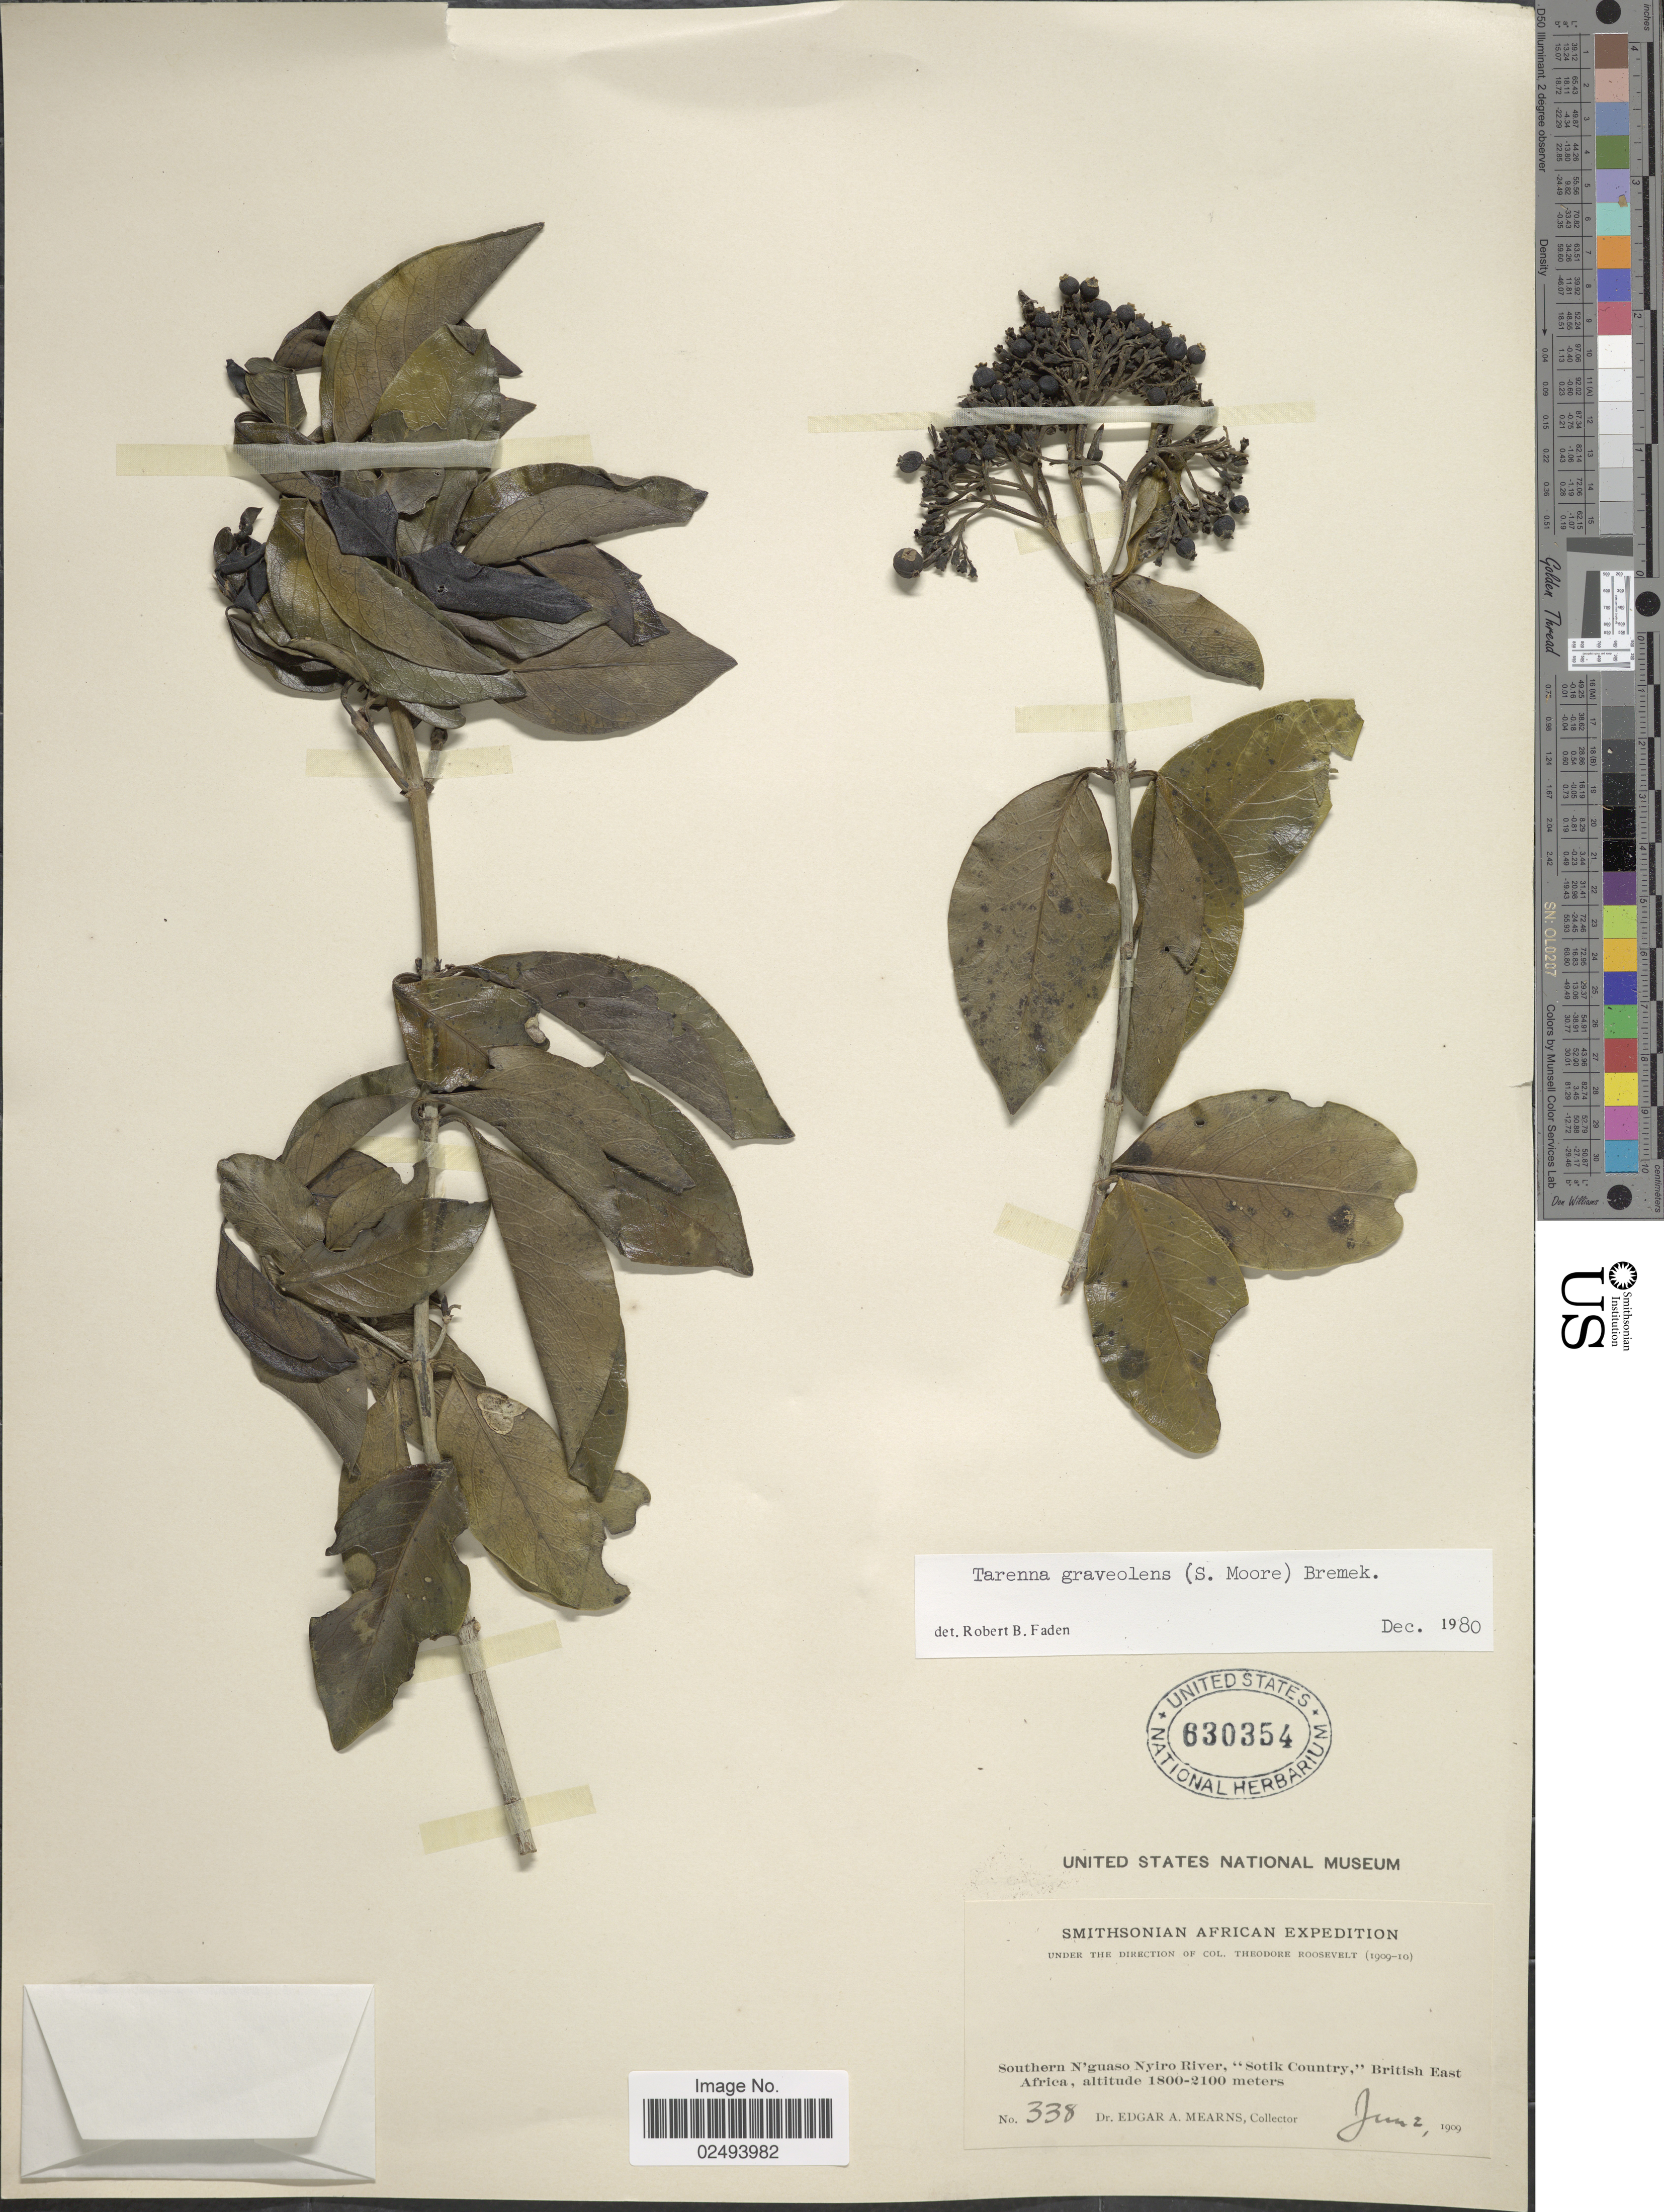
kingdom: Plantae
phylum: Tracheophyta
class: Magnoliopsida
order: Gentianales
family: Rubiaceae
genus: Coptosperma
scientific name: Coptosperma graveolens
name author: (S. Moore) Degreef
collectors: E. A. Mearns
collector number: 338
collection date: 1909-06-02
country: Kenya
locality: Southern N'guaso Nyiro River "Sotik Country," British East Africa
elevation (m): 1800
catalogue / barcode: US 630354